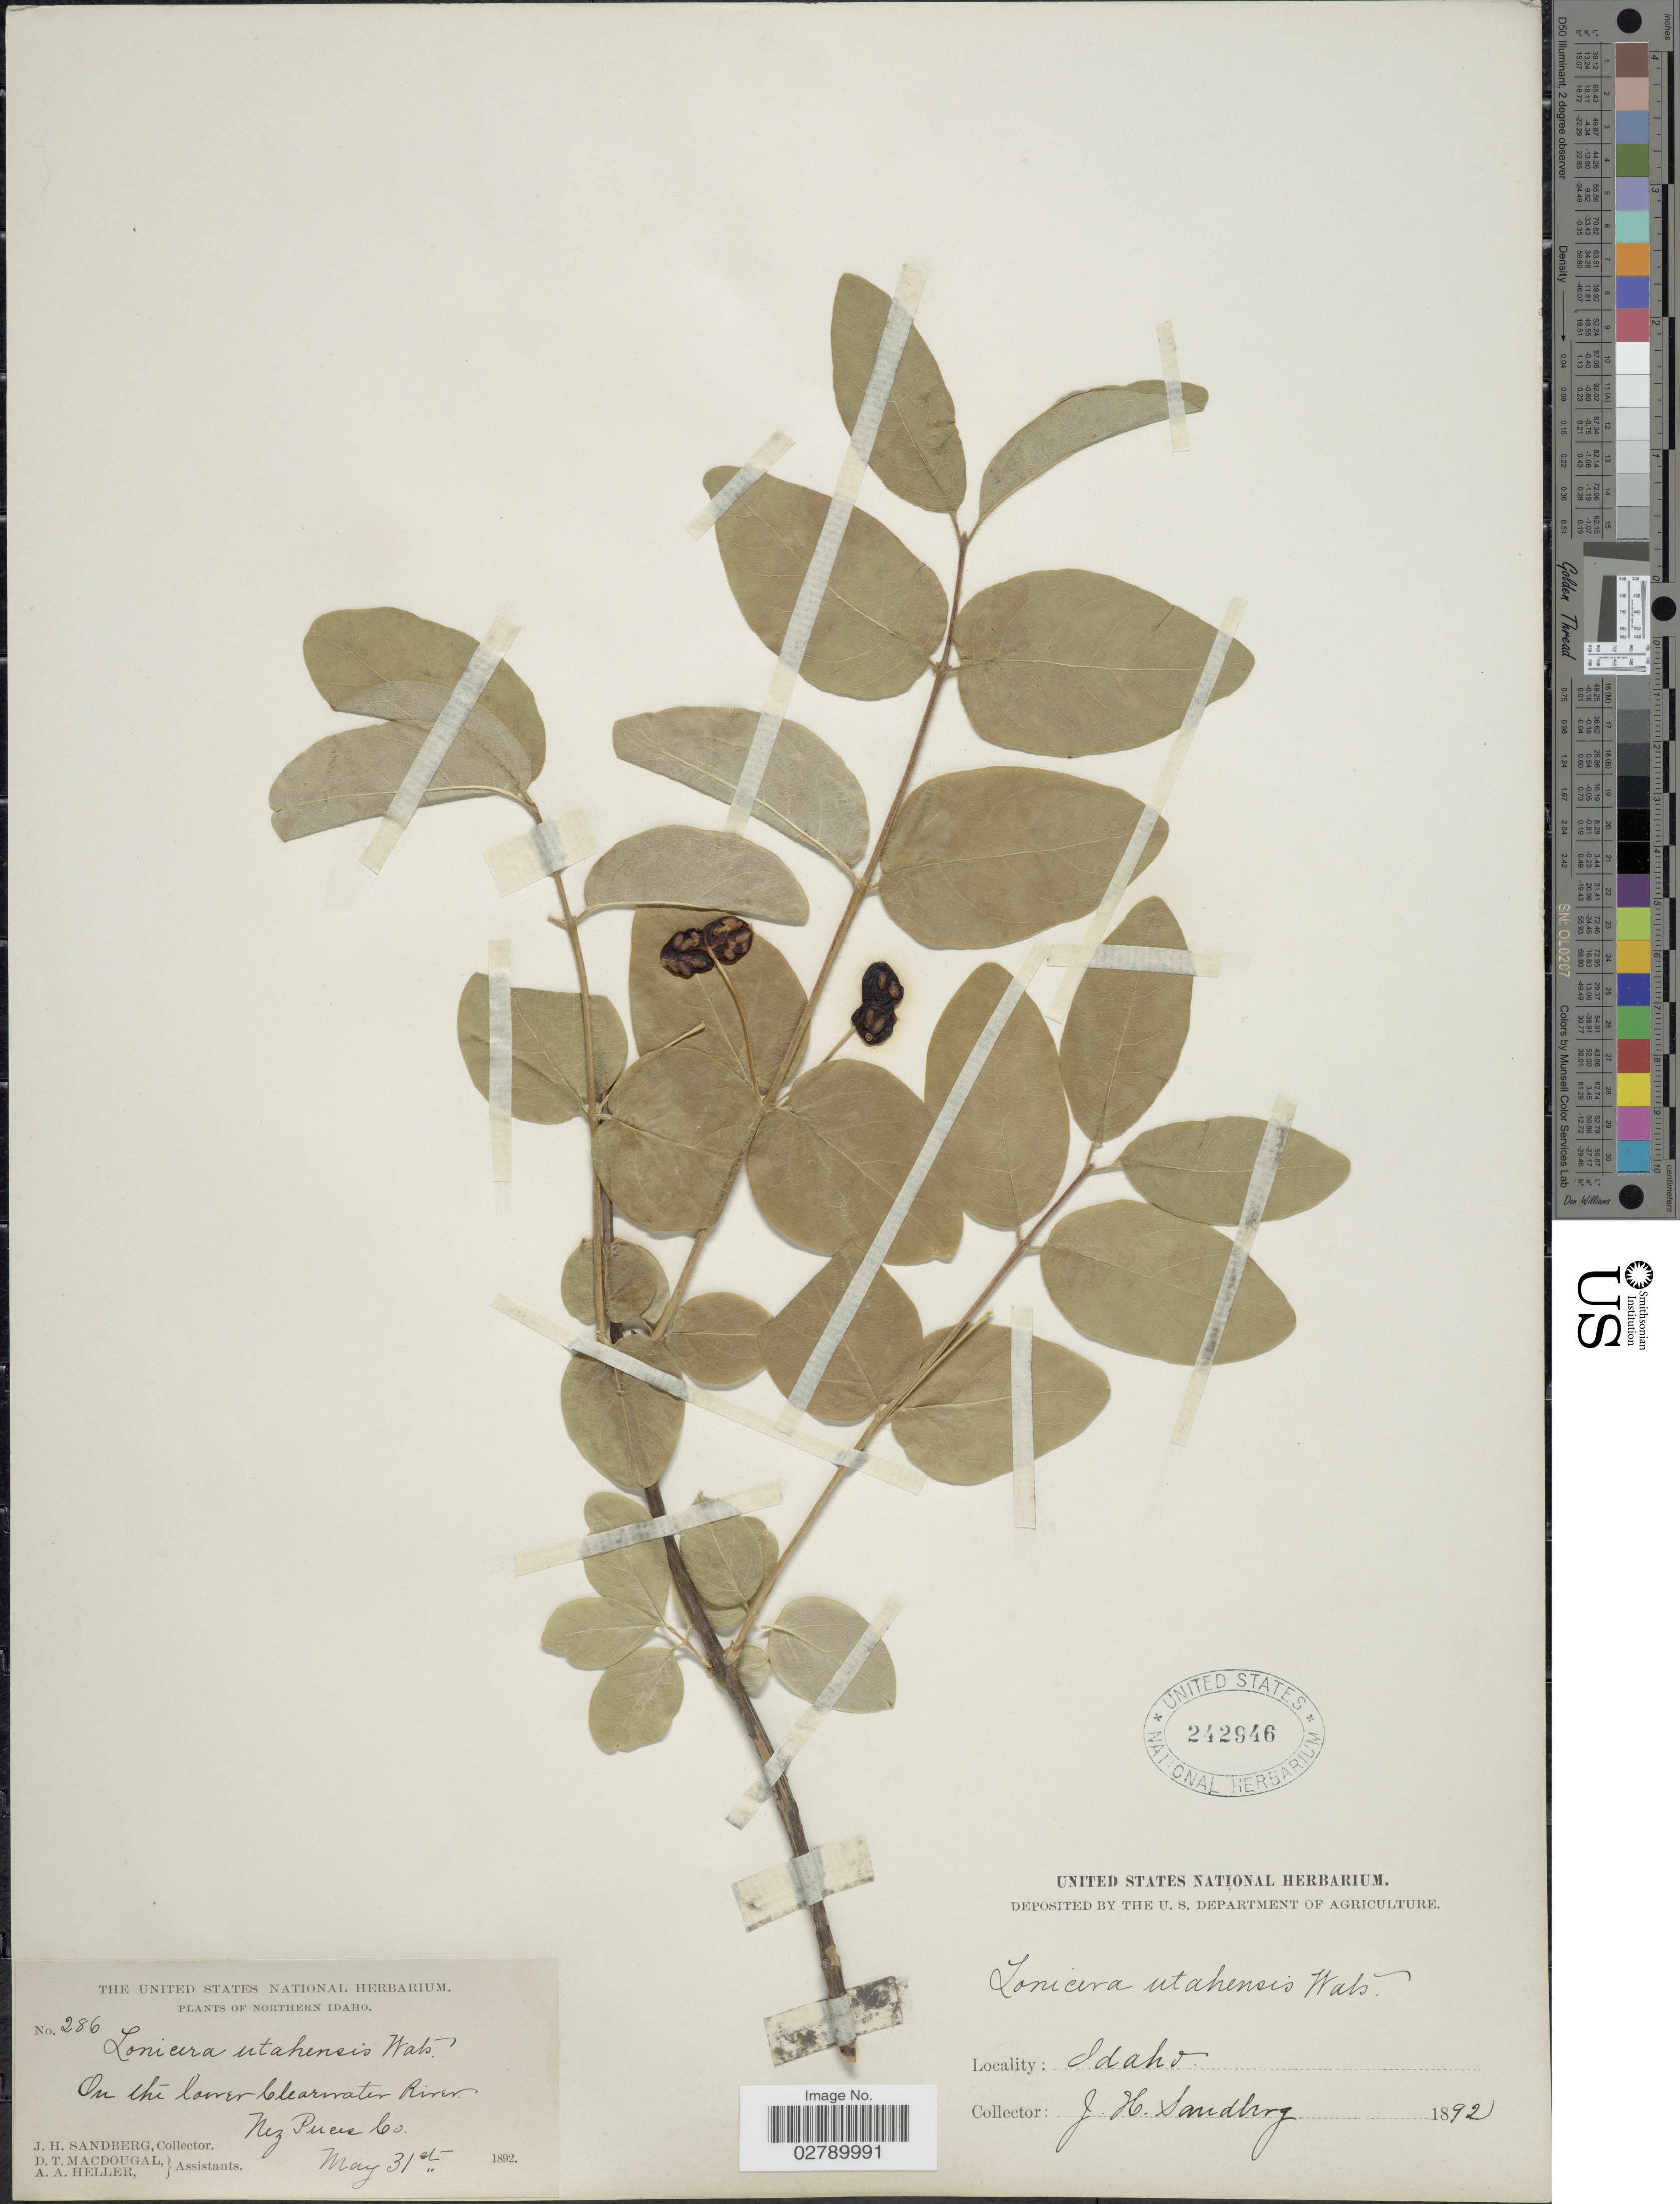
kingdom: Plantae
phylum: Tracheophyta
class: Magnoliopsida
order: Dipsacales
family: Caprifoliaceae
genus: Lonicera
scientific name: Lonicera utahensis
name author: S. Watson in C. King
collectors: J. H. Sandberg, D. T. MacDougal & A. A. Heller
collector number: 286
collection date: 1892-05-31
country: United States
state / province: Idaho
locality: Northern Idaho. On the lower Clearwater River. Nez Perces Co.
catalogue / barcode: US 242946